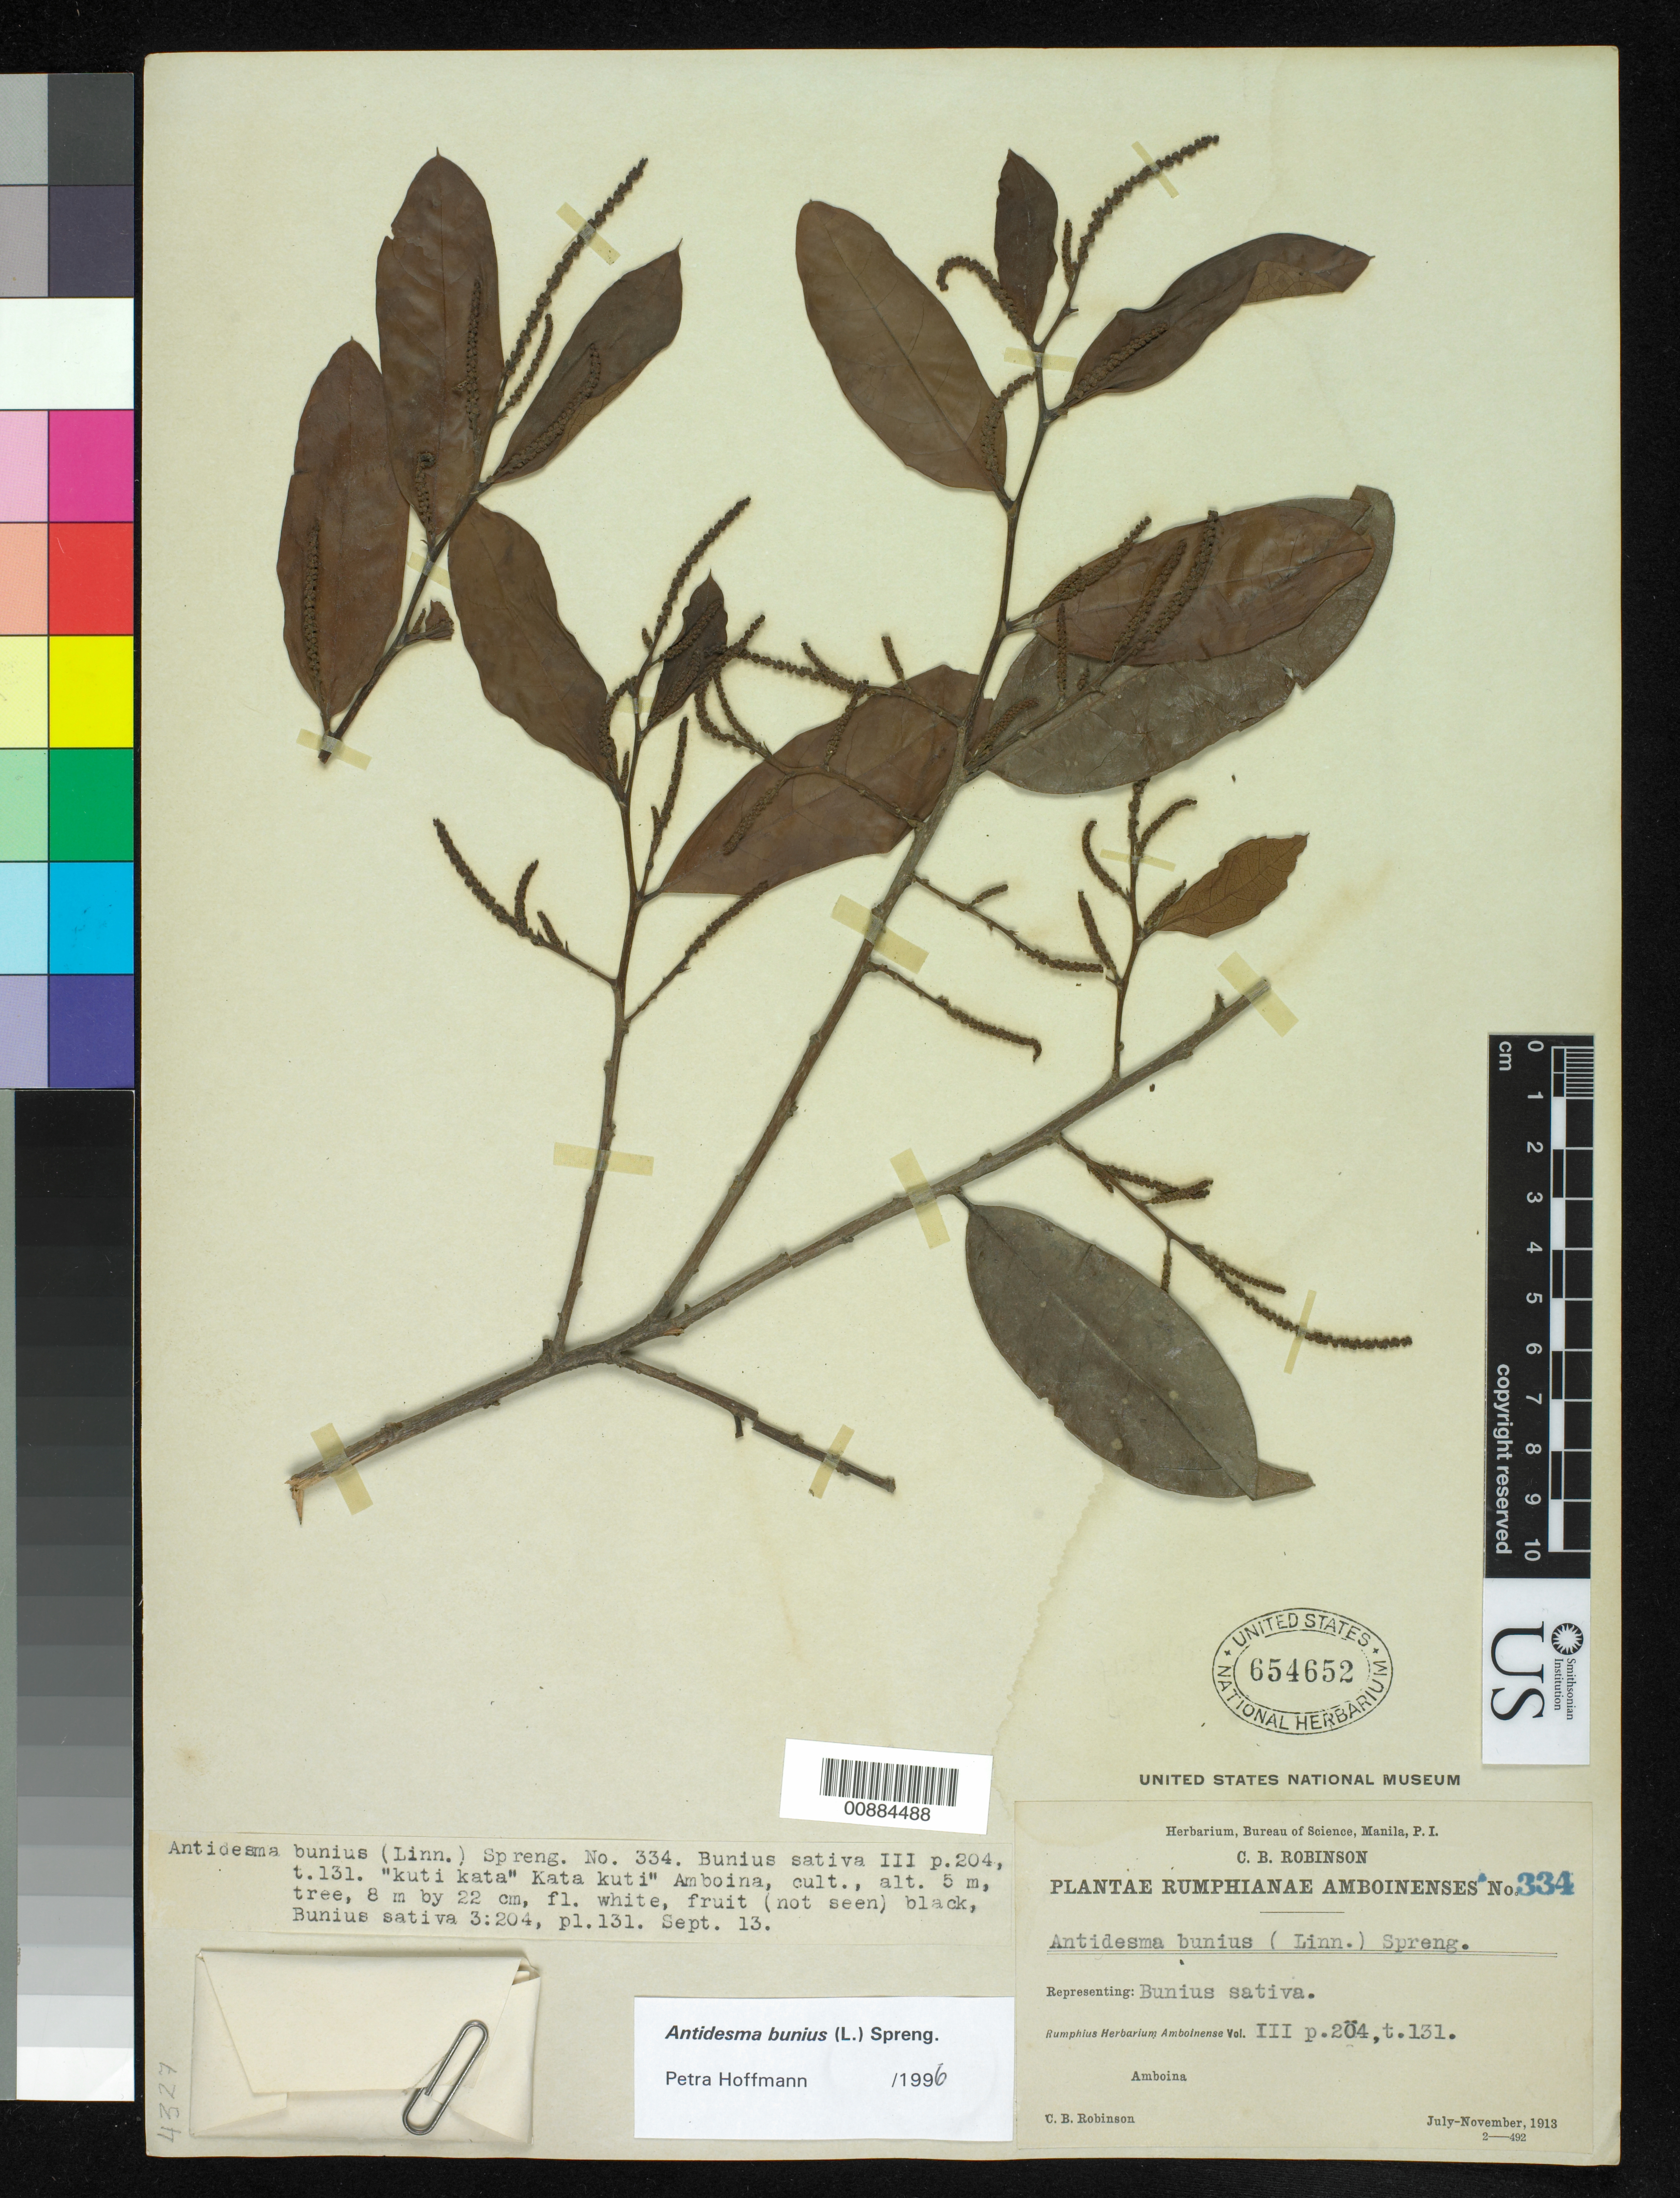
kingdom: Plantae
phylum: Tracheophyta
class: Magnoliopsida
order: Malpighiales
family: Phyllanthaceae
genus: Antidesma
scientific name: Antidesma bunius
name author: (L.) Spreng.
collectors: C. Robinson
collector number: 334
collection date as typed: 13 Sep 1913 to Nov 1913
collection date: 1913-09-13/1913-11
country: Indonesia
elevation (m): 5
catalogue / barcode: US 654652